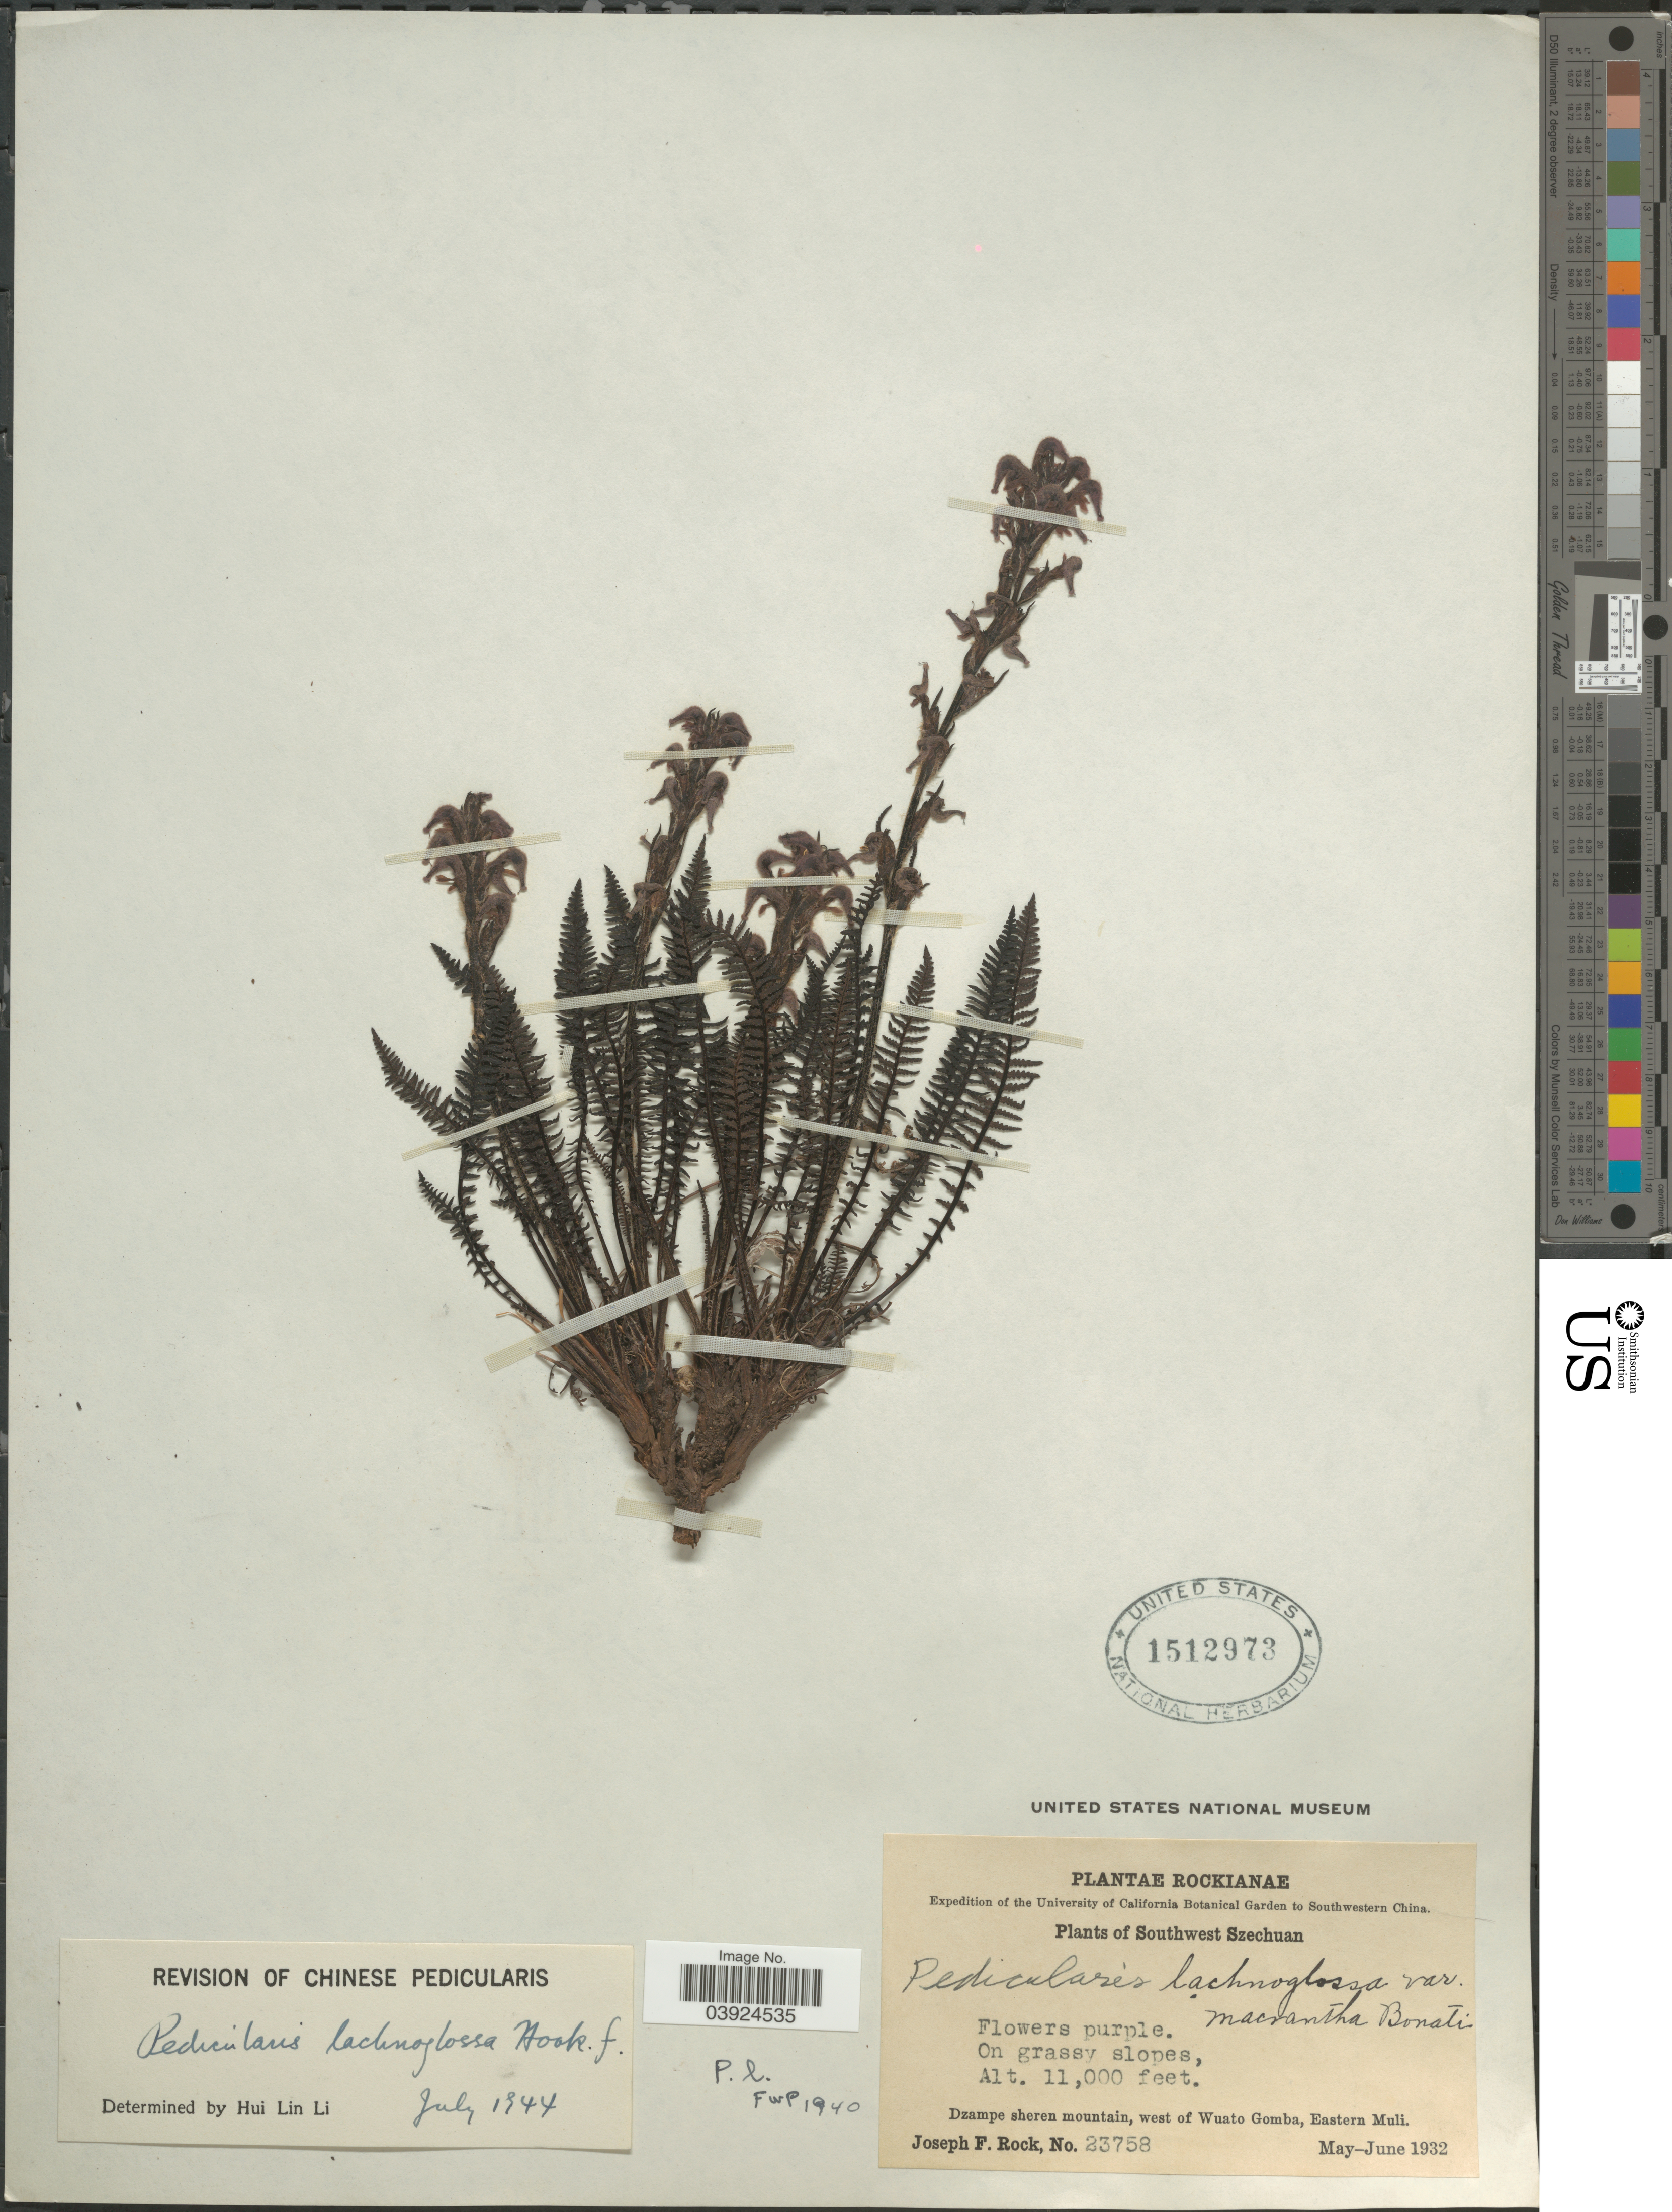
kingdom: Plantae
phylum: Tracheophyta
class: Magnoliopsida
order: Lamiales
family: Orobanchaceae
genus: Pedicularis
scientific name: Pedicularis lachnoglossa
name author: Hook. f.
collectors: J. F. Rock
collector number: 23758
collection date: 1932-05/1932-06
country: China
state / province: Sichuan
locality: Southwestern China. Southwest Szechuan. Dzampe sheren mountain, west of Wuato Gomba, Eastern Muli.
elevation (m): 3353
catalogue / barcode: US 1512973